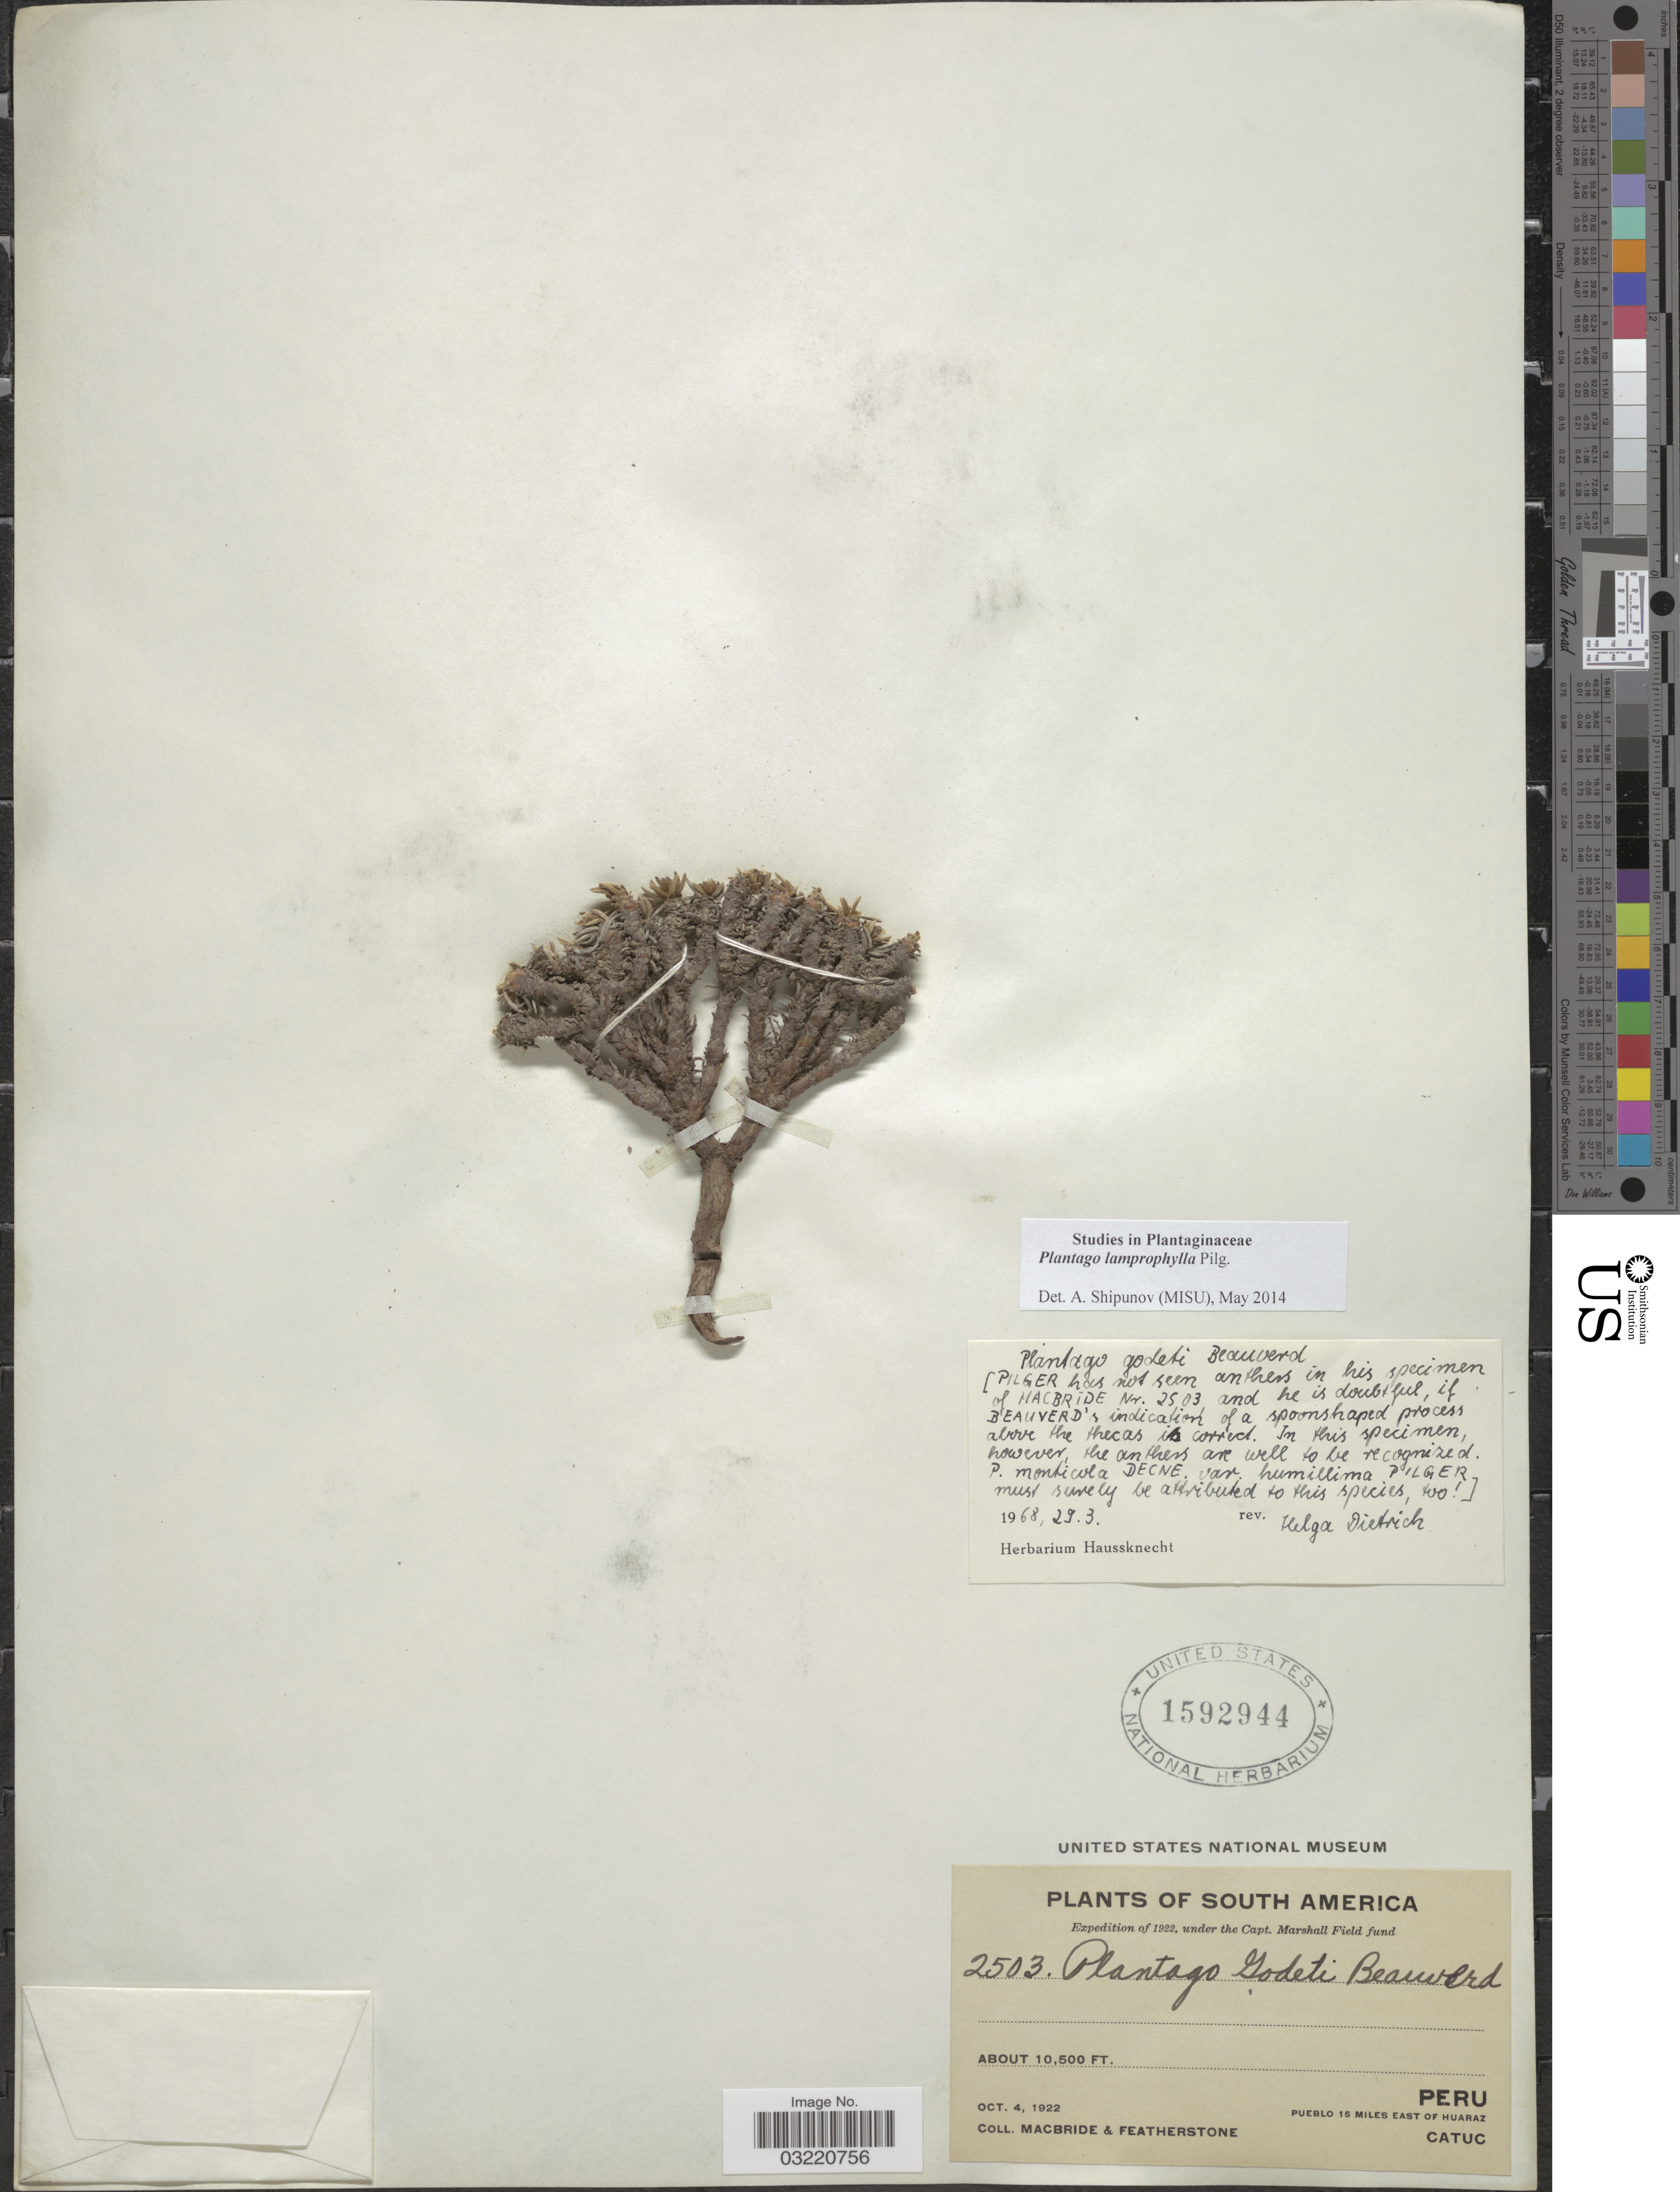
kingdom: Plantae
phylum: Tracheophyta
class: Magnoliopsida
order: Lamiales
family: Plantaginaceae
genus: Plantago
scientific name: Plantago lamprophylla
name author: Pilg.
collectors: Macbride, -- & -. Featherstone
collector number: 2503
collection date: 1922-10-04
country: Peru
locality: Pueblo 15 miles east of Huaraz. Catuc.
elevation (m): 3200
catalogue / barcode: US 1592944